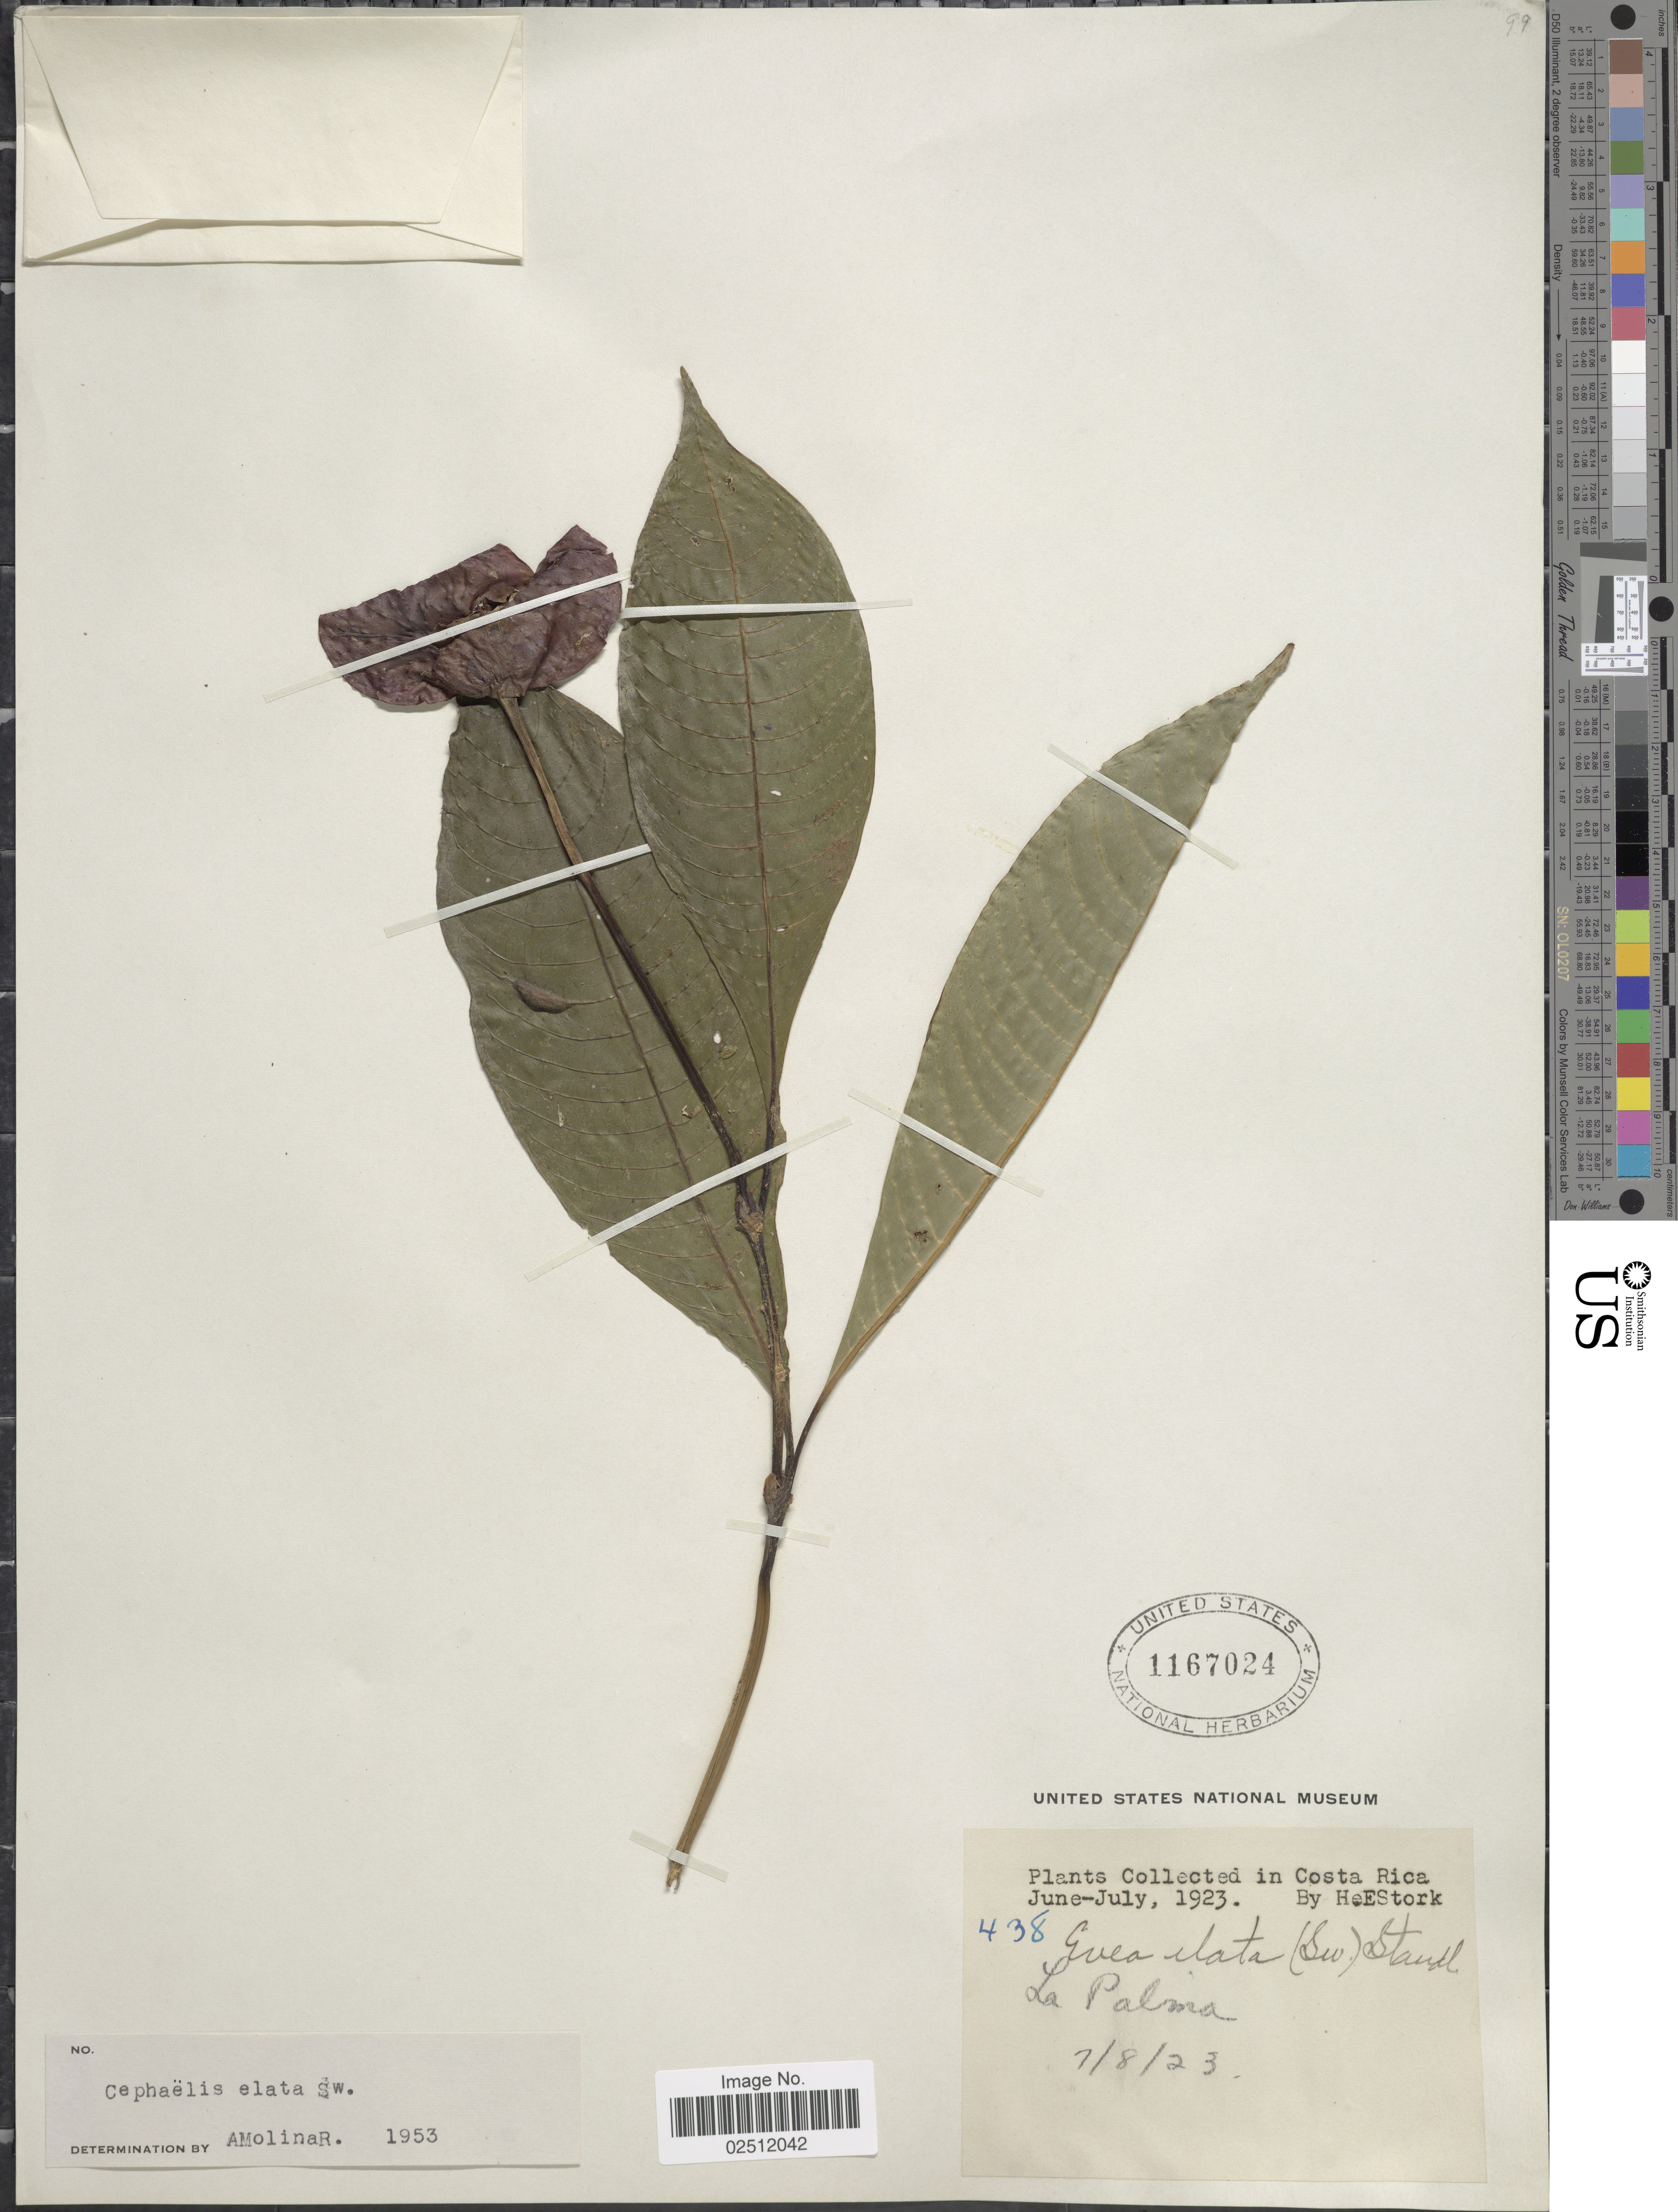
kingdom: Plantae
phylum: Tracheophyta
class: Magnoliopsida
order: Gentianales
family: Rubiaceae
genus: Psychotria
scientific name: Psychotria elata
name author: (Sw.) Hammel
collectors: H. E. Stork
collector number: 438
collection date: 1923-08-07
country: Costa Rica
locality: La Palma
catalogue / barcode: US 1167024